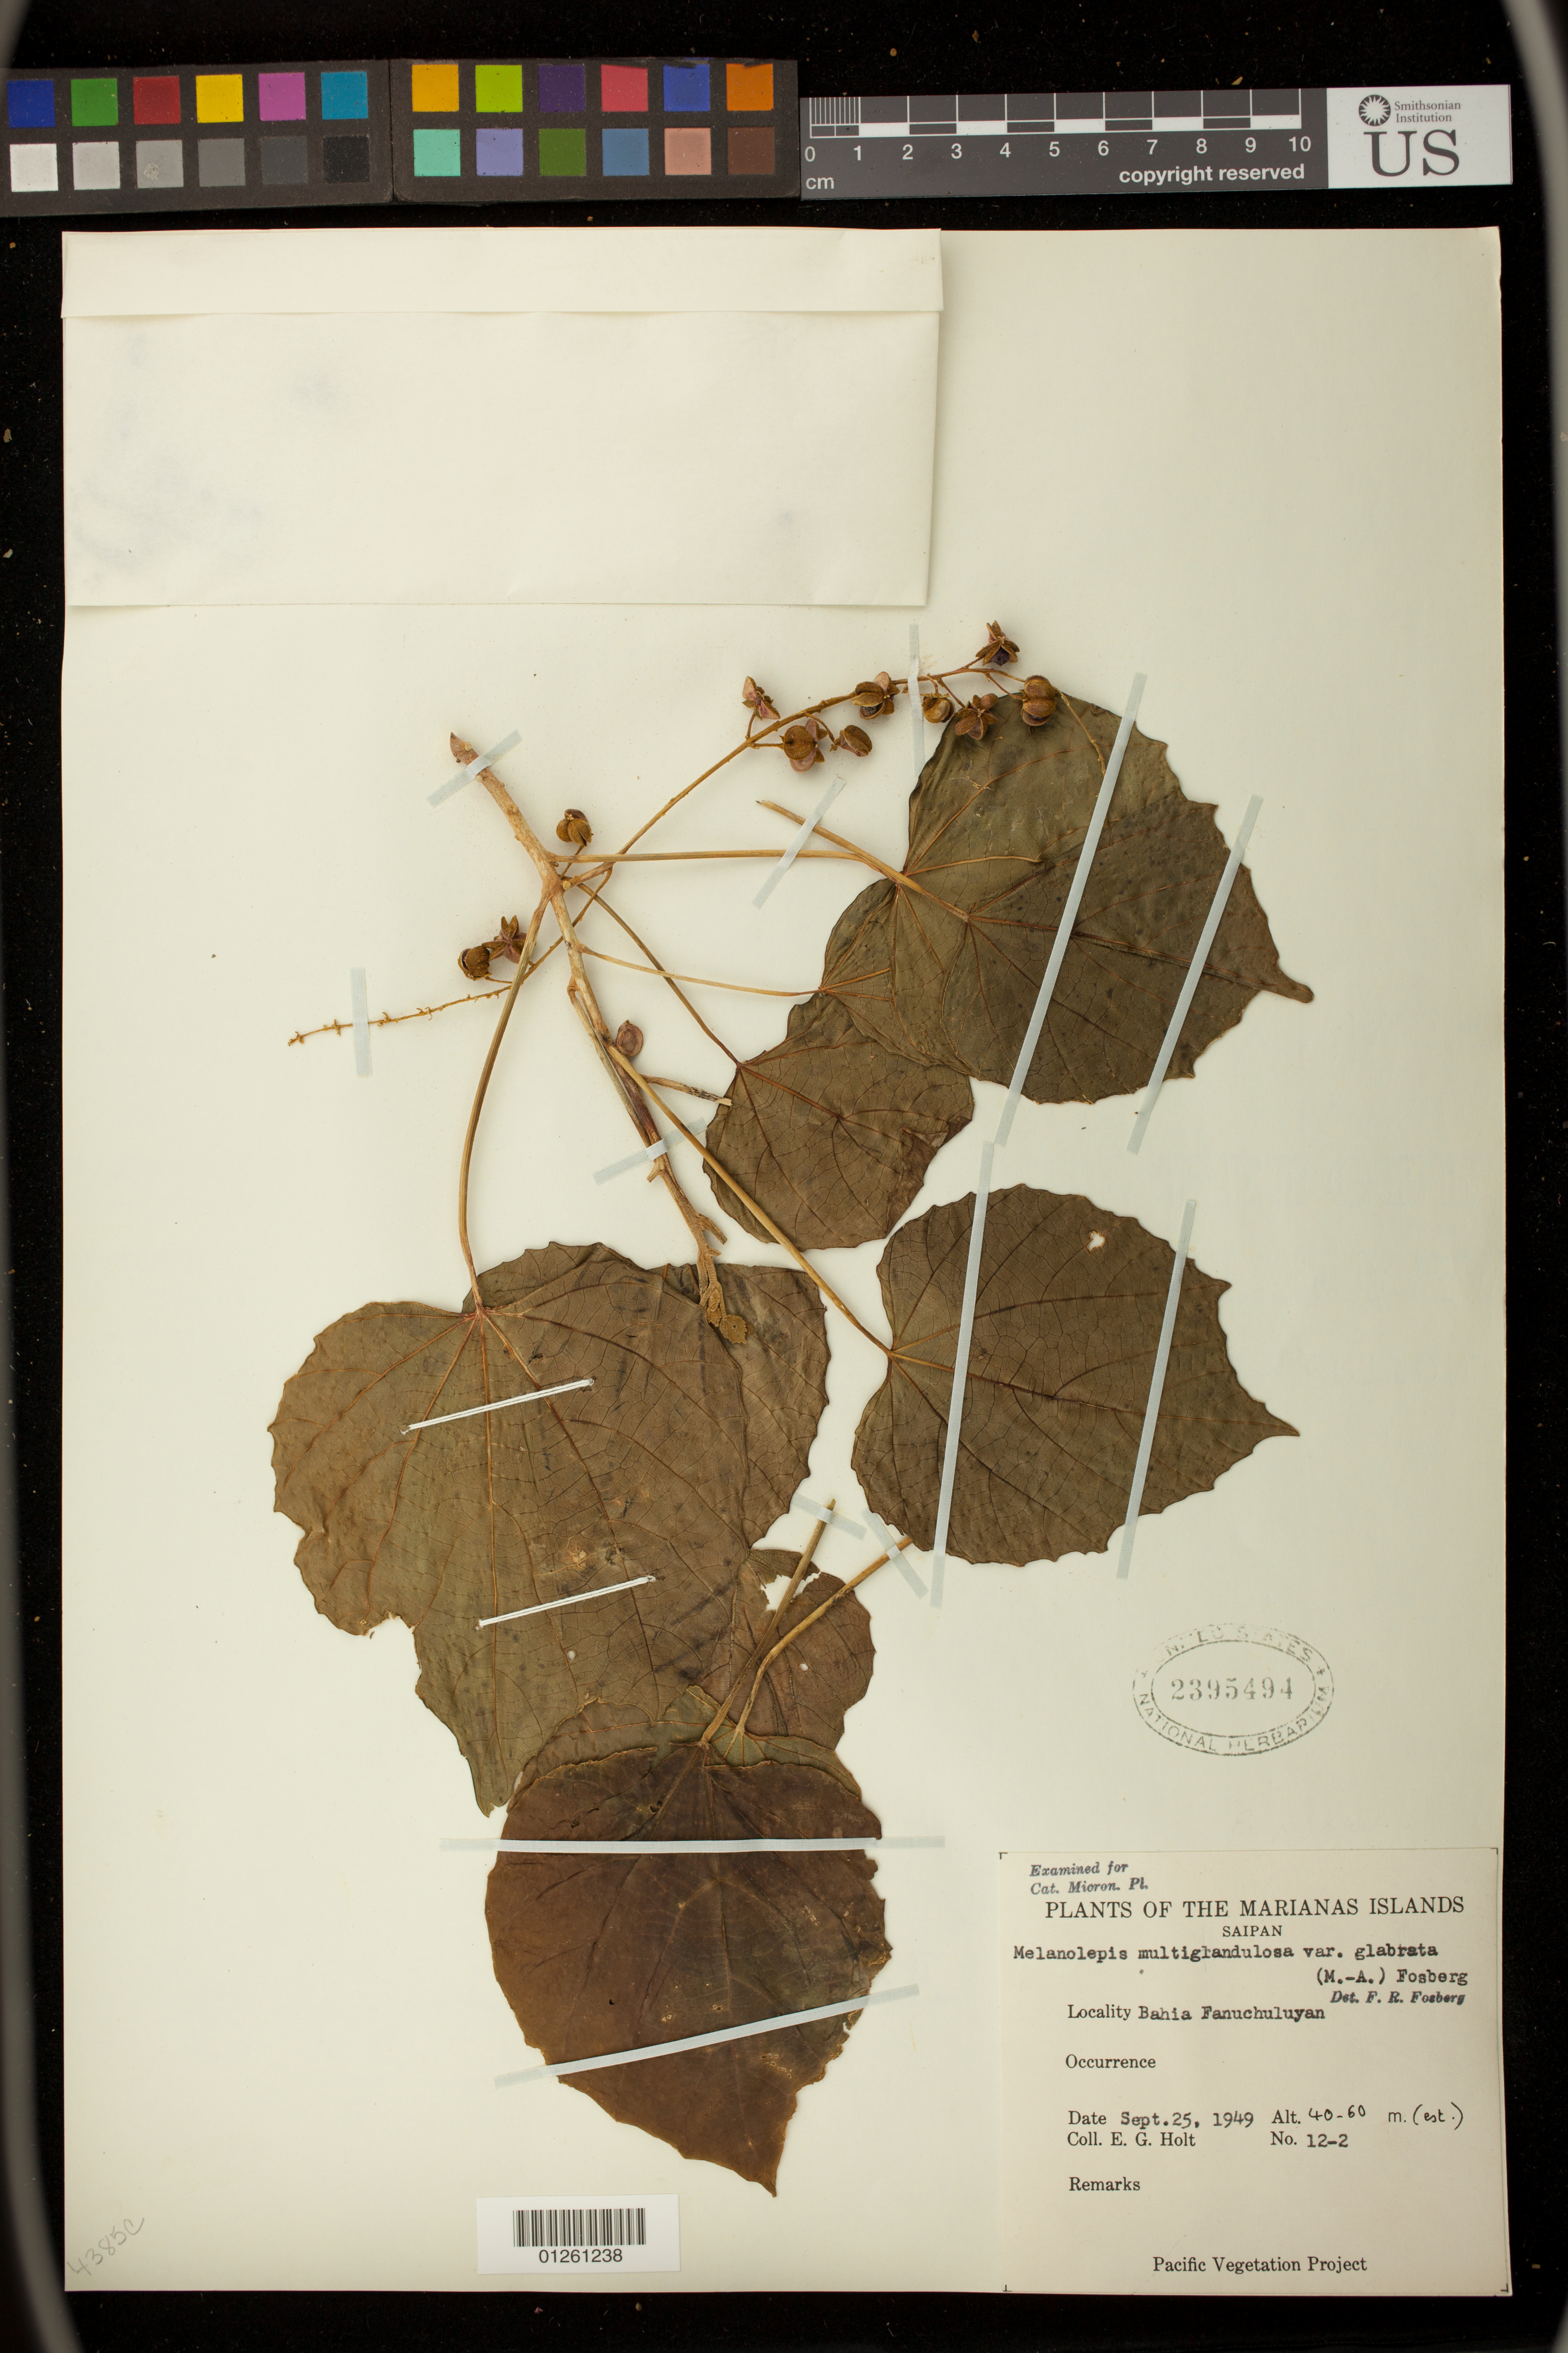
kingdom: Plantae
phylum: Tracheophyta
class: Magnoliopsida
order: Malpighiales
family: Euphorbiaceae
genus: Melanolepis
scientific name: Melanolepis multiglandulosa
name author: (Reinw. ex Blume) Rchb. f. & Zoll.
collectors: E. G. Holt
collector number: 12-2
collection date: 1949-09-25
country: Northern Mariana Islands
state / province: Saipan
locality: Bahia Fanuchuluyan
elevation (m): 40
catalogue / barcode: US 2395494